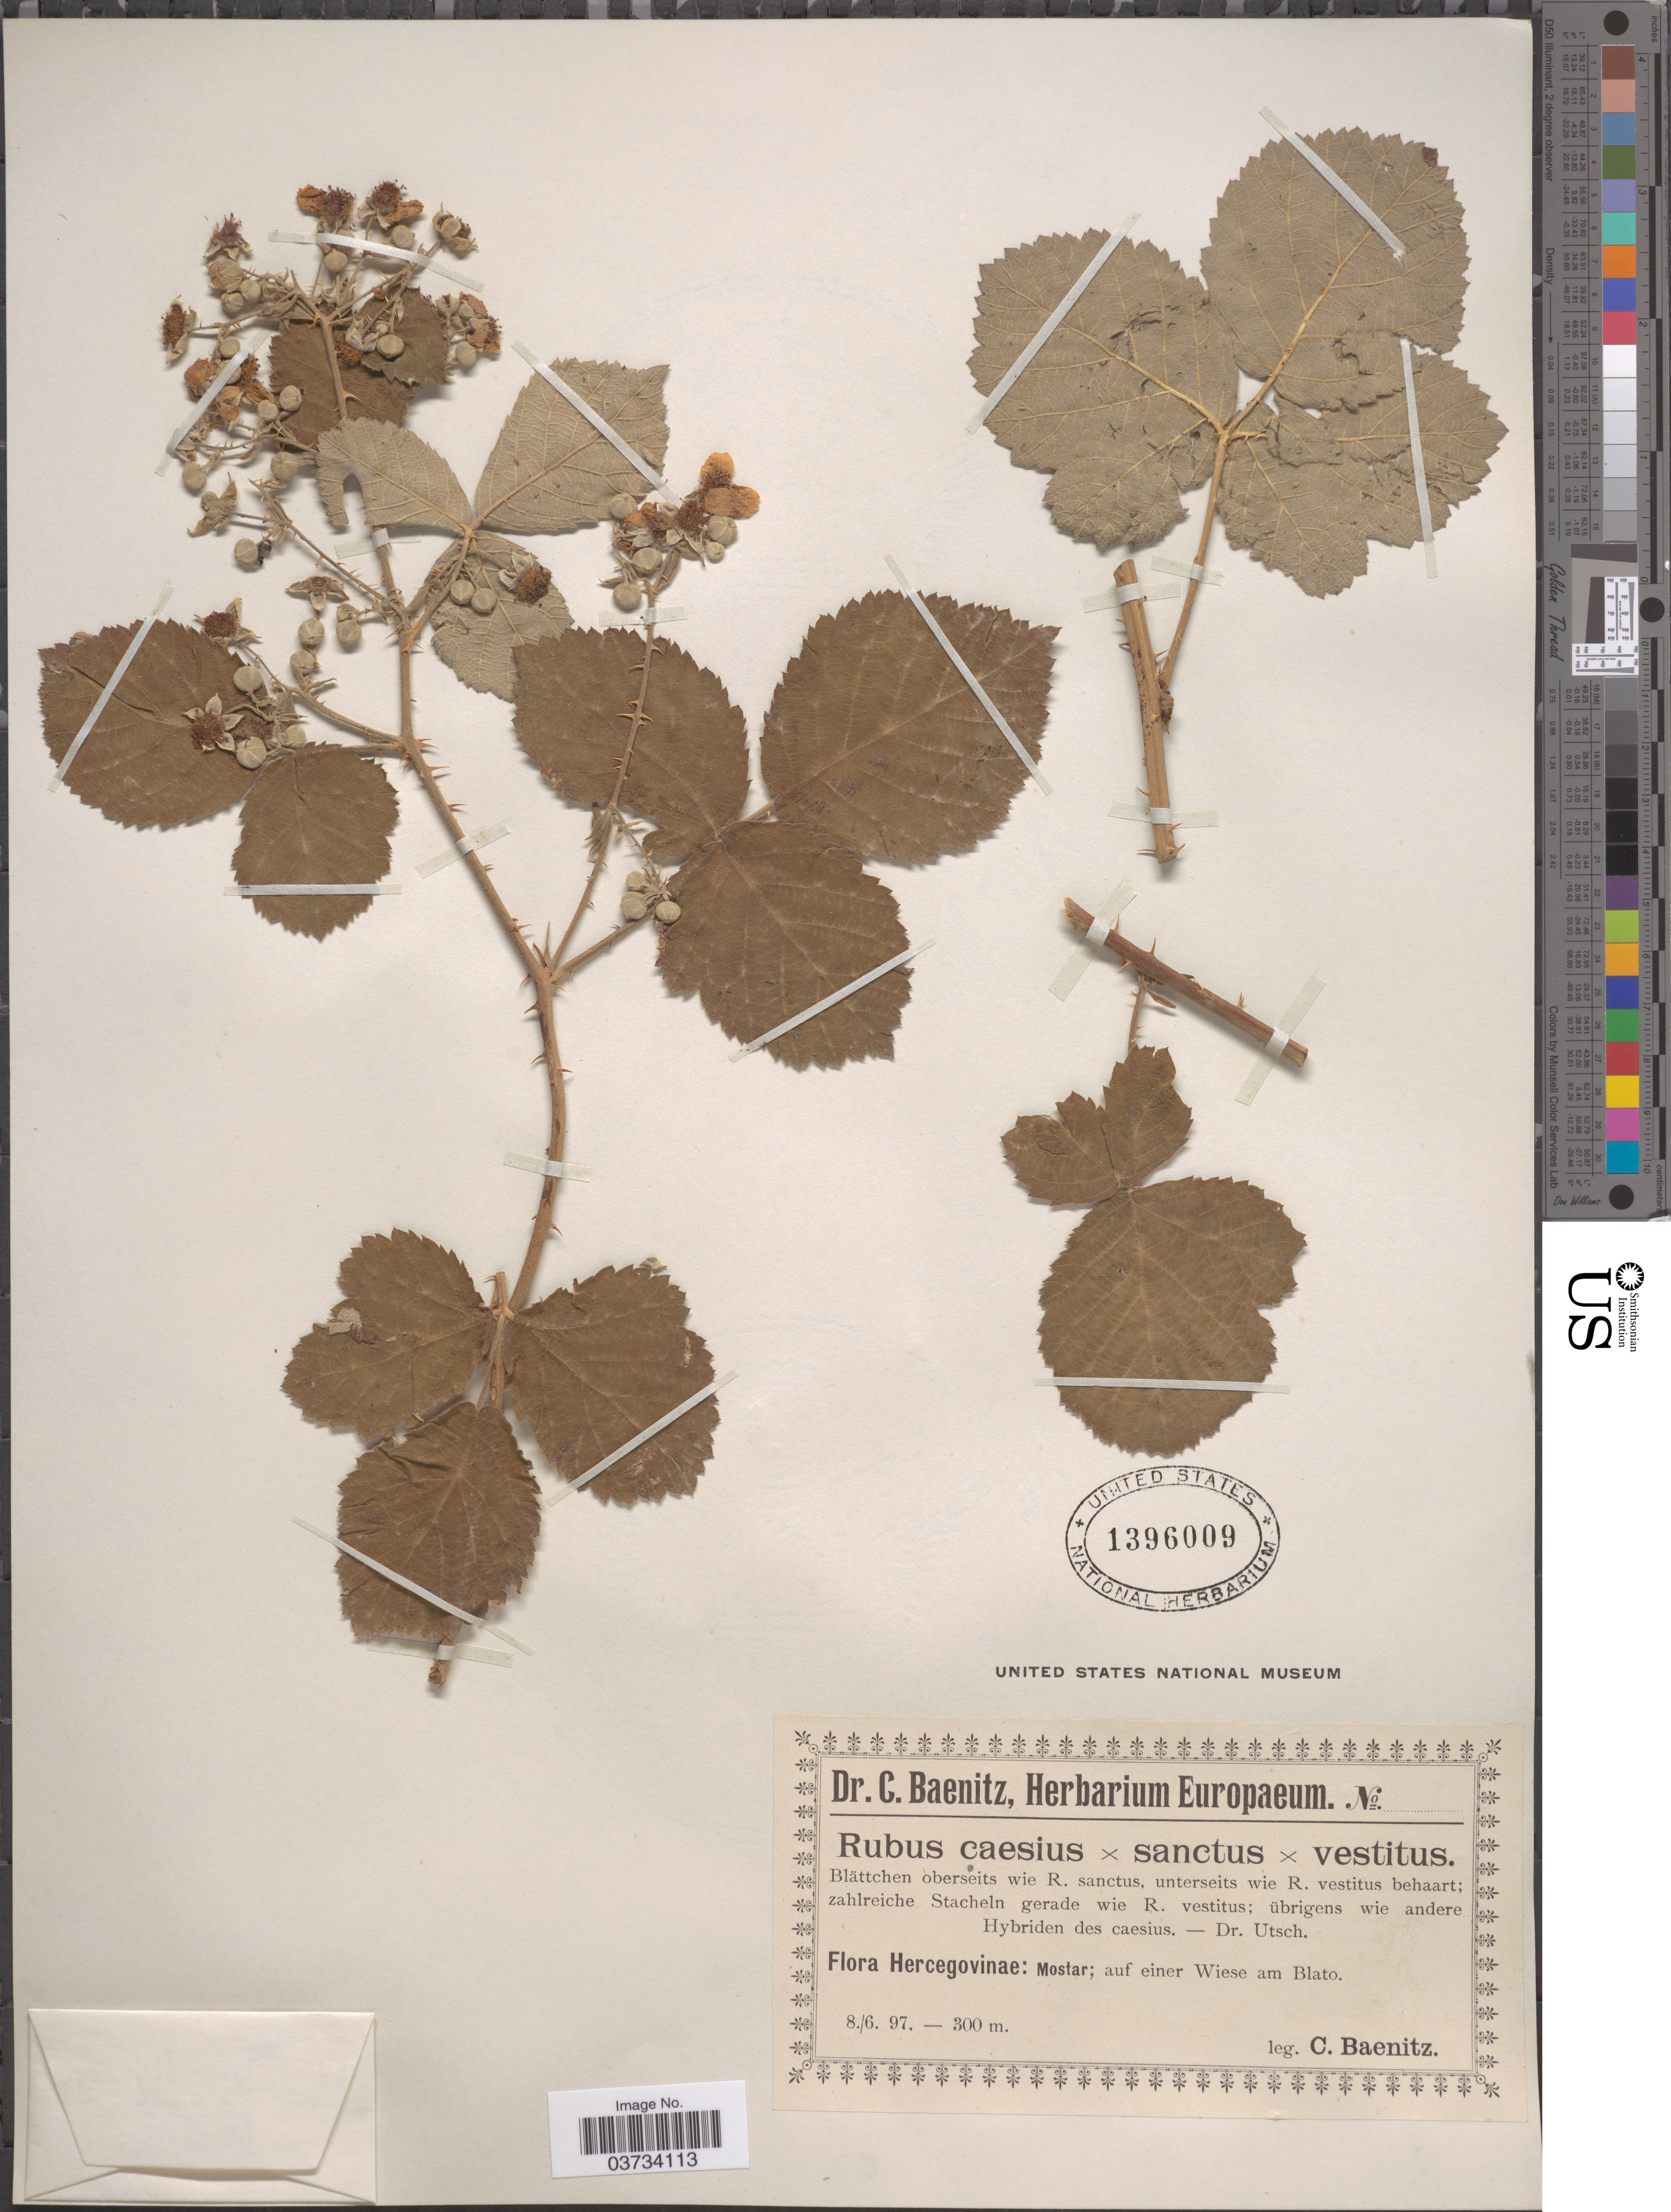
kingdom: Plantae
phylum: Tracheophyta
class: Magnoliopsida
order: Rosales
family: Rosaceae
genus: Rubus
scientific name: Rubus caesius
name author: L.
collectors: C. G. Baenitz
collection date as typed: Transcribed d/m/y: 8/6/97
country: Bosnia and Herzegovina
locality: Hercegovinae: Mostar; auf einer Wiese am Blato.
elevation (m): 300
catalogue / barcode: US 1396009